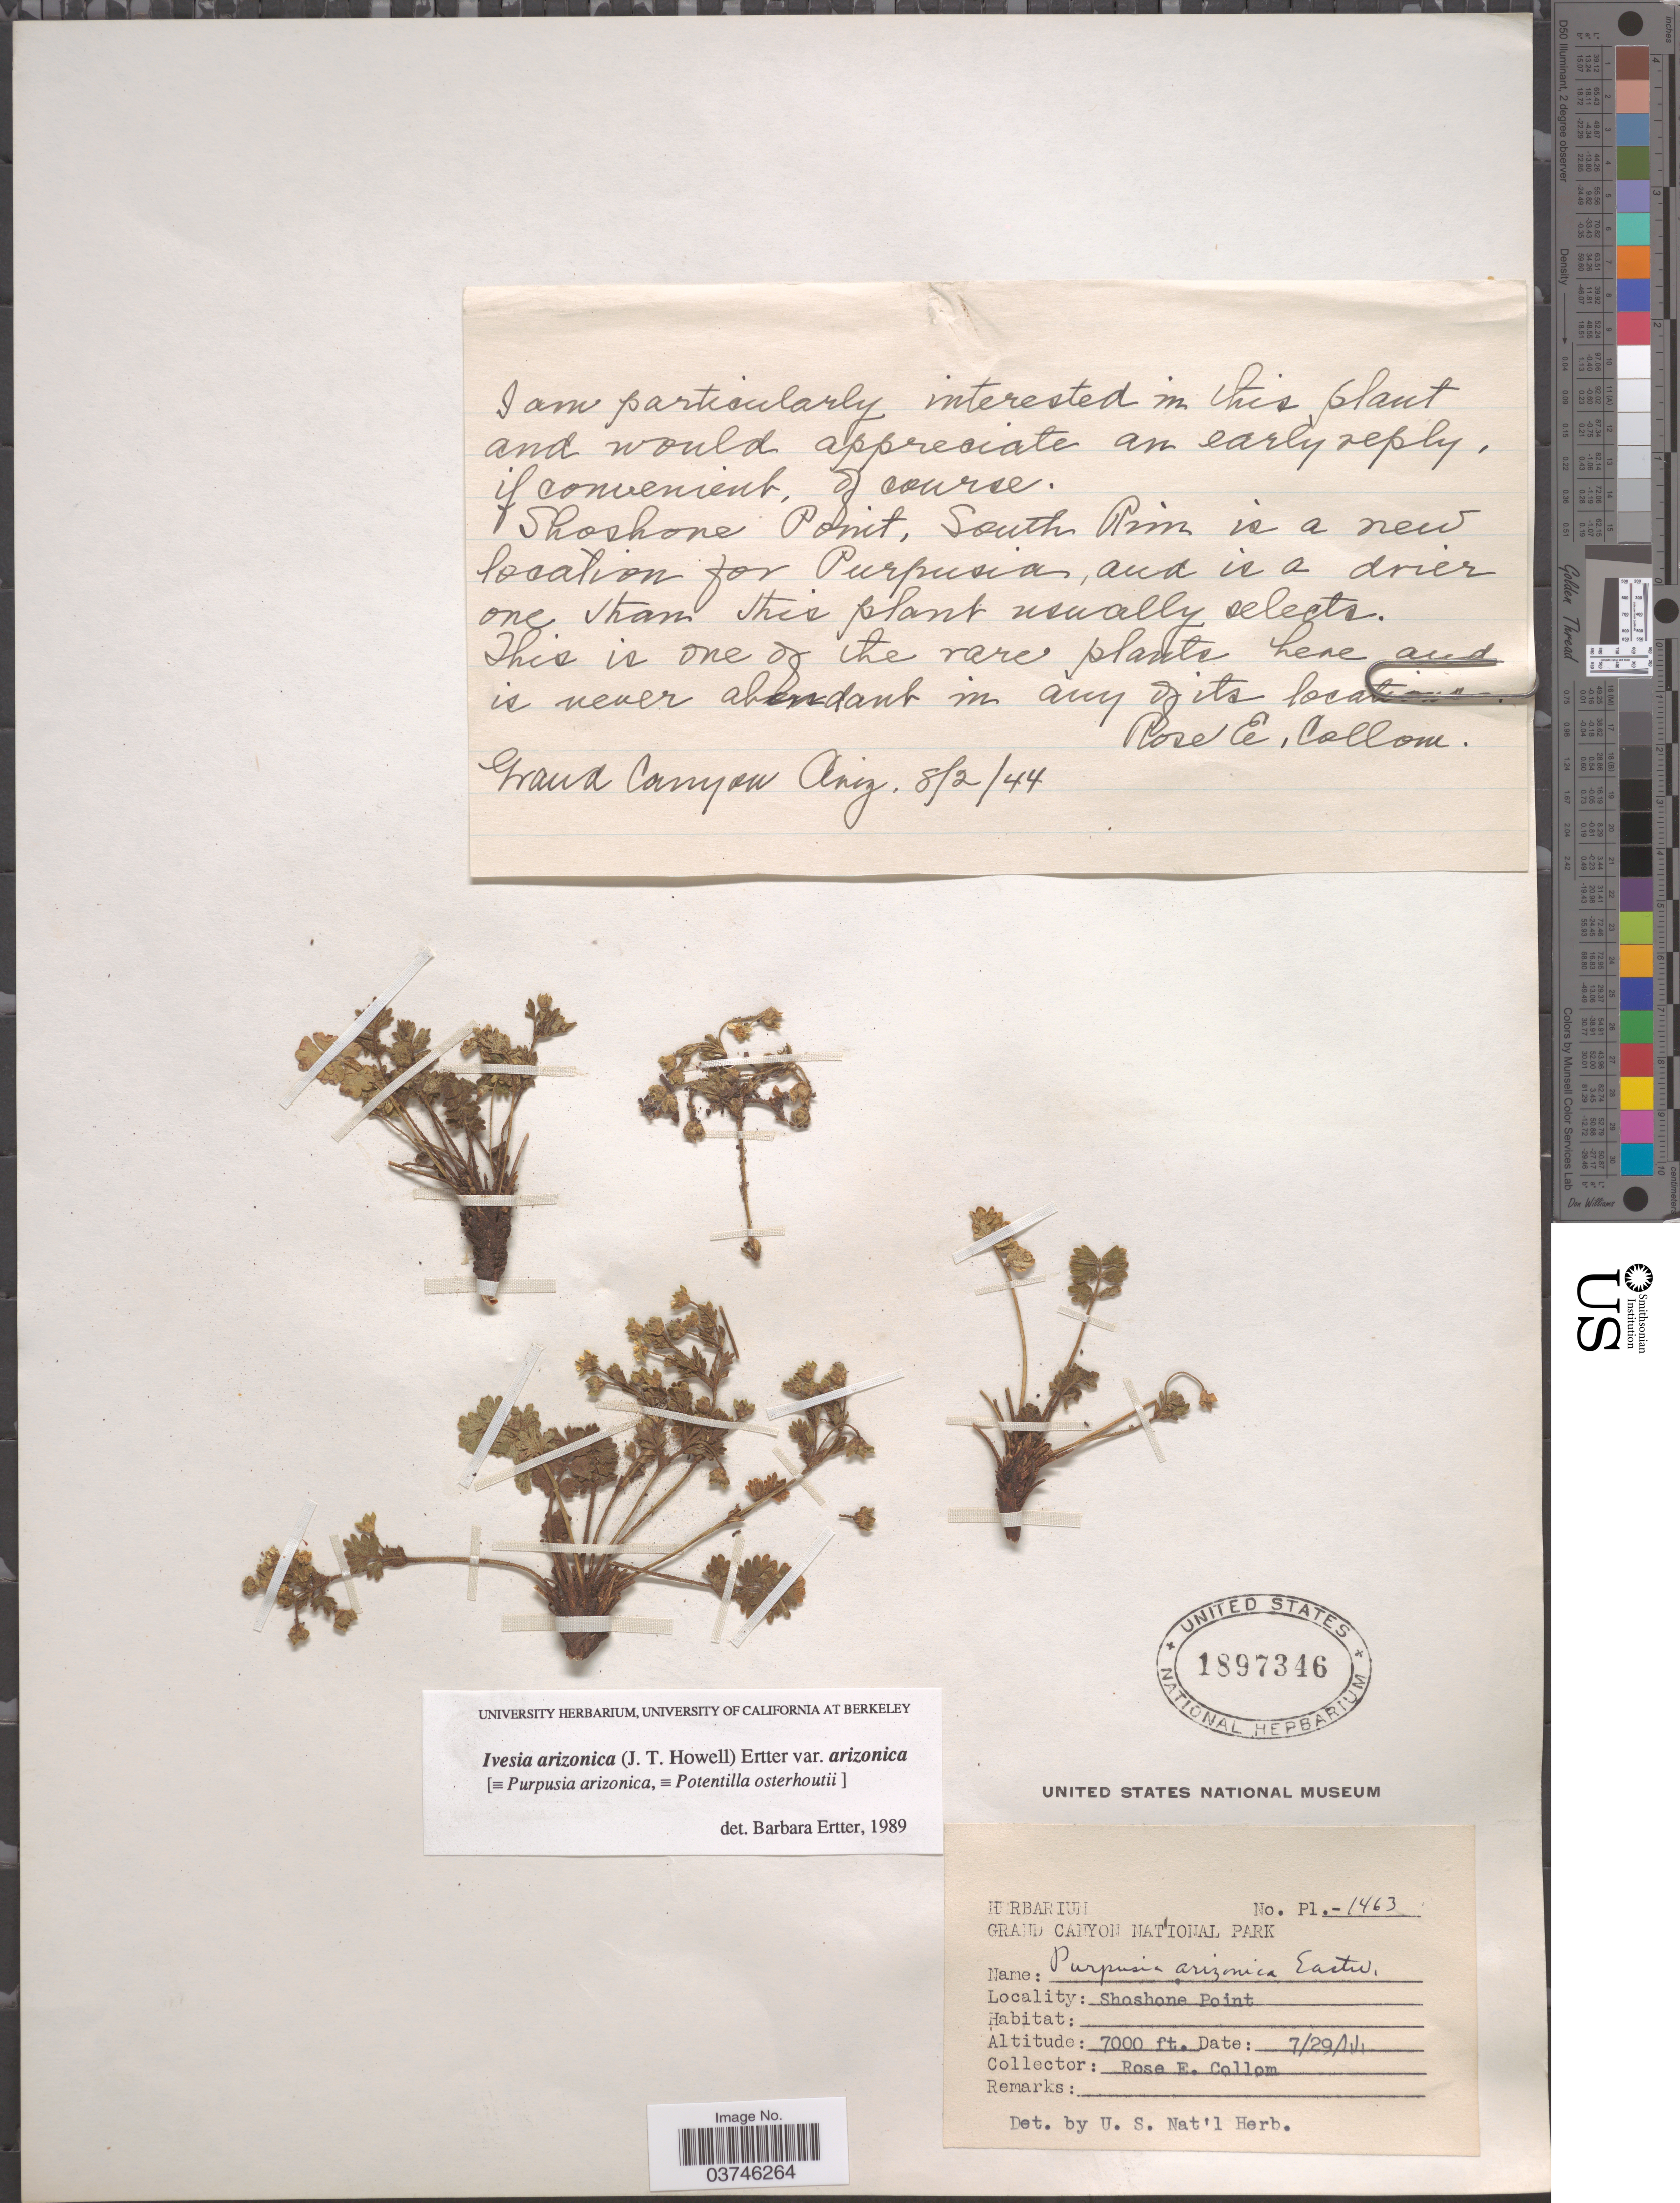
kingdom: Plantae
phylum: Tracheophyta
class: Magnoliopsida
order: Rosales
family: Rosaceae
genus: Potentilla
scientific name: Potentilla osterhoutii var. osterhoutii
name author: (A. Nelson) J.T. Howell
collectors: R. E. Collom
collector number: Pl-1463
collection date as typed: Transcribed d/m/y: 29/7/44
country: United States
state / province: Arizona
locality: Grand Canyon National Park. Shoshone Point.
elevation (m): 2134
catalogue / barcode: US 1897346